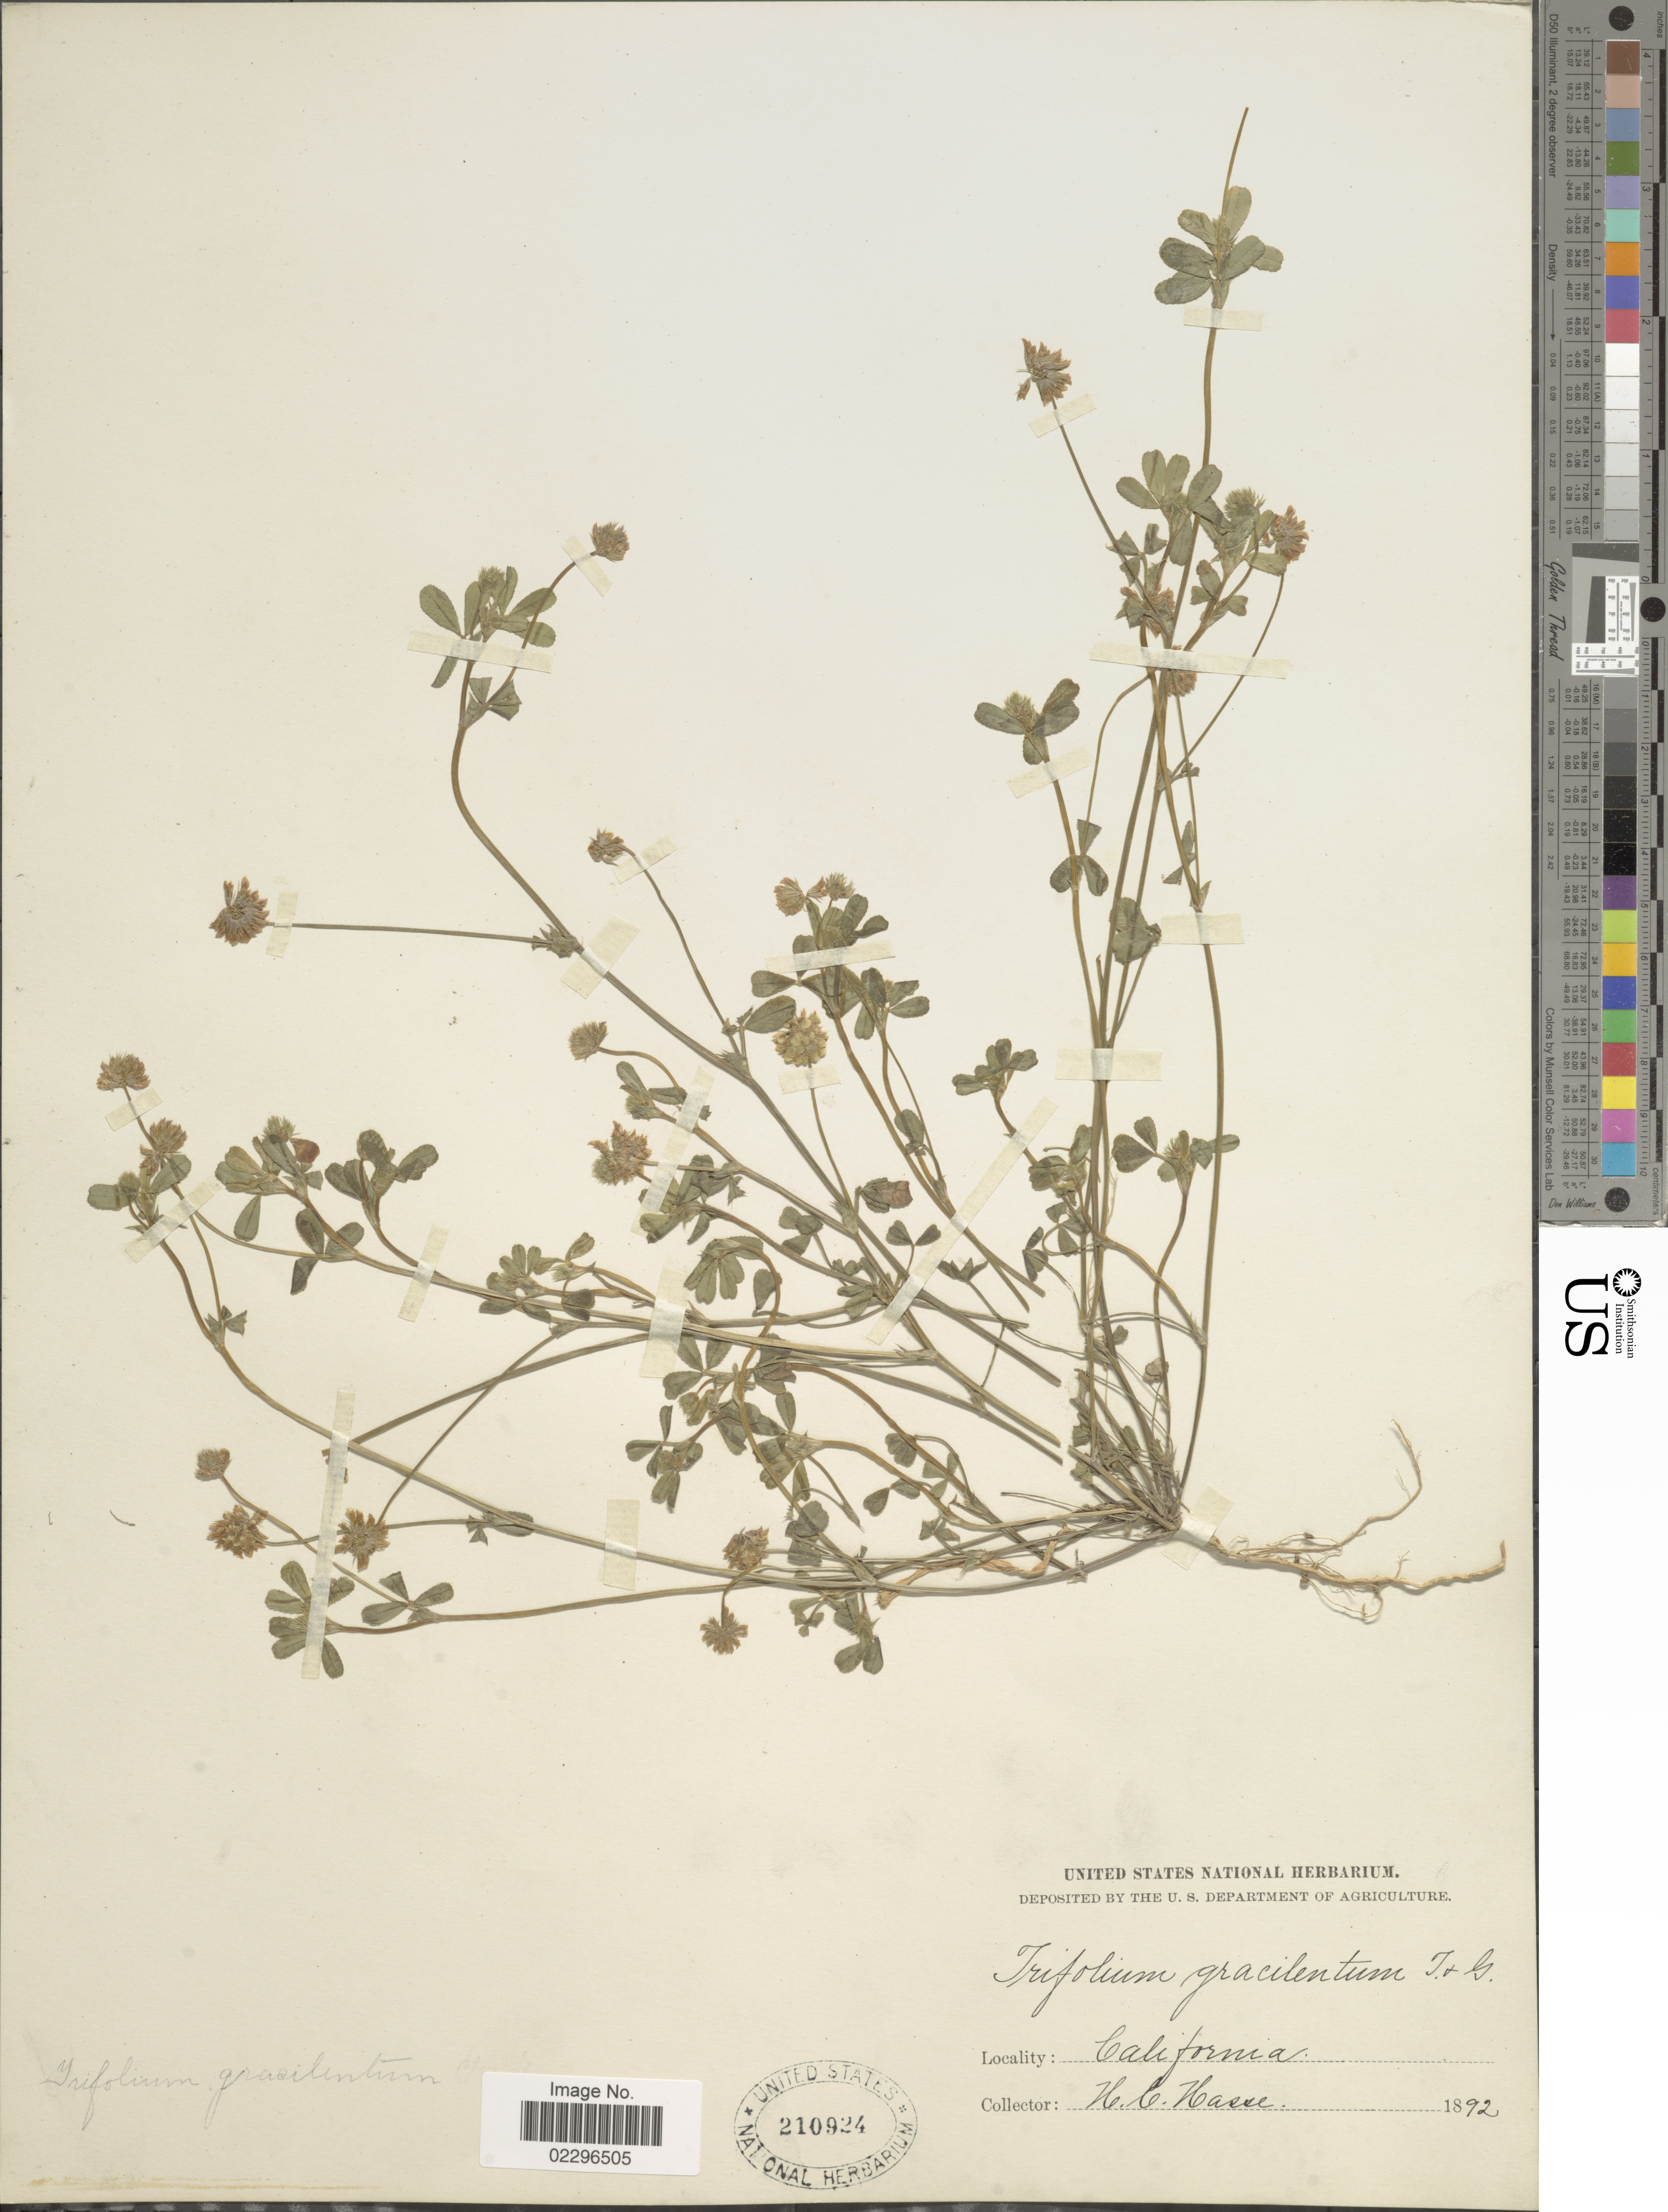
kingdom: Plantae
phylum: Tracheophyta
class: Magnoliopsida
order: Fabales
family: Fabaceae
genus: Trifolium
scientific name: Trifolium gracilentum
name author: Torr. & A. Gray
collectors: H. E. Hasse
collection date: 1892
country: United States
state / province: California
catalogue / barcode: US 210924